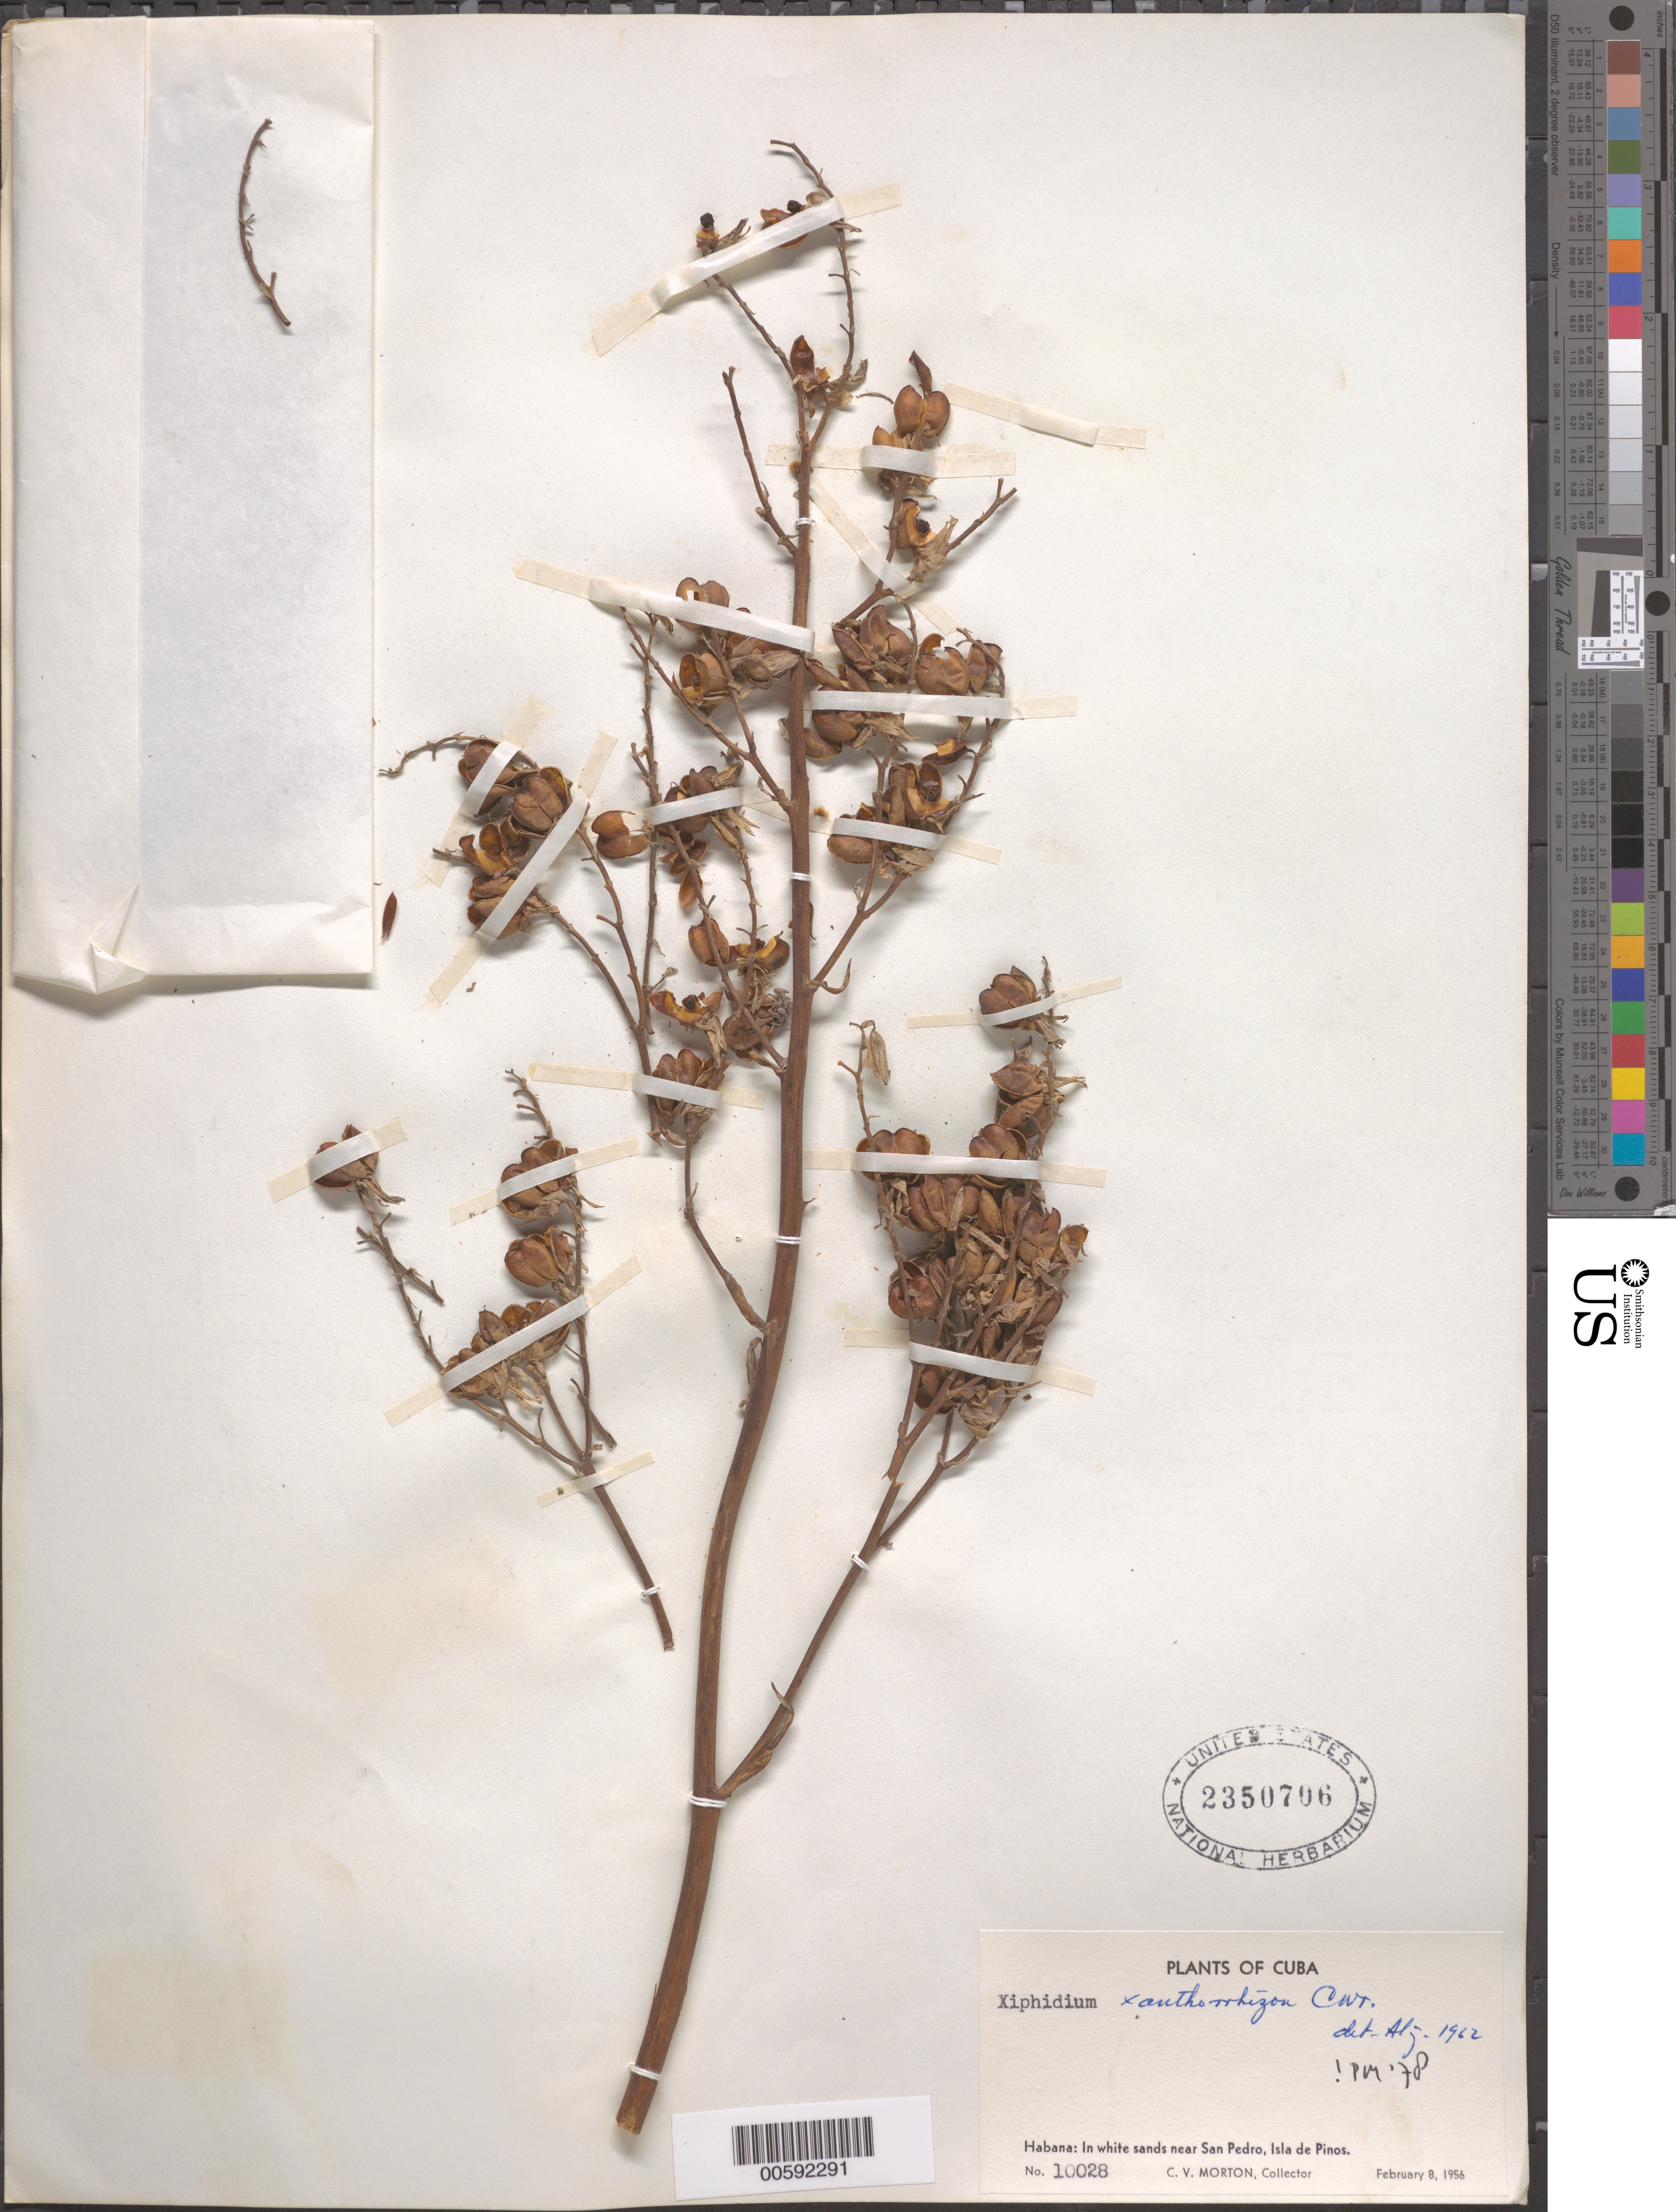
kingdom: Plantae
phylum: Tracheophyta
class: Liliopsida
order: Commelinales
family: Haemodoraceae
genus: Xiphidium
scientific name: Xiphidium xanthorrhizon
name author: C. Wright ex Griseb.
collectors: C. V. Morton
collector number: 10028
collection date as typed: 08 Feb 1956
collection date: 1956-02-08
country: Cuba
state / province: Isla de La Juventud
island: Isla de La Juventud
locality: Habana, near San Pedro. (Province originally recorded as Isla de Pinos.)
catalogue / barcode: US 2350706